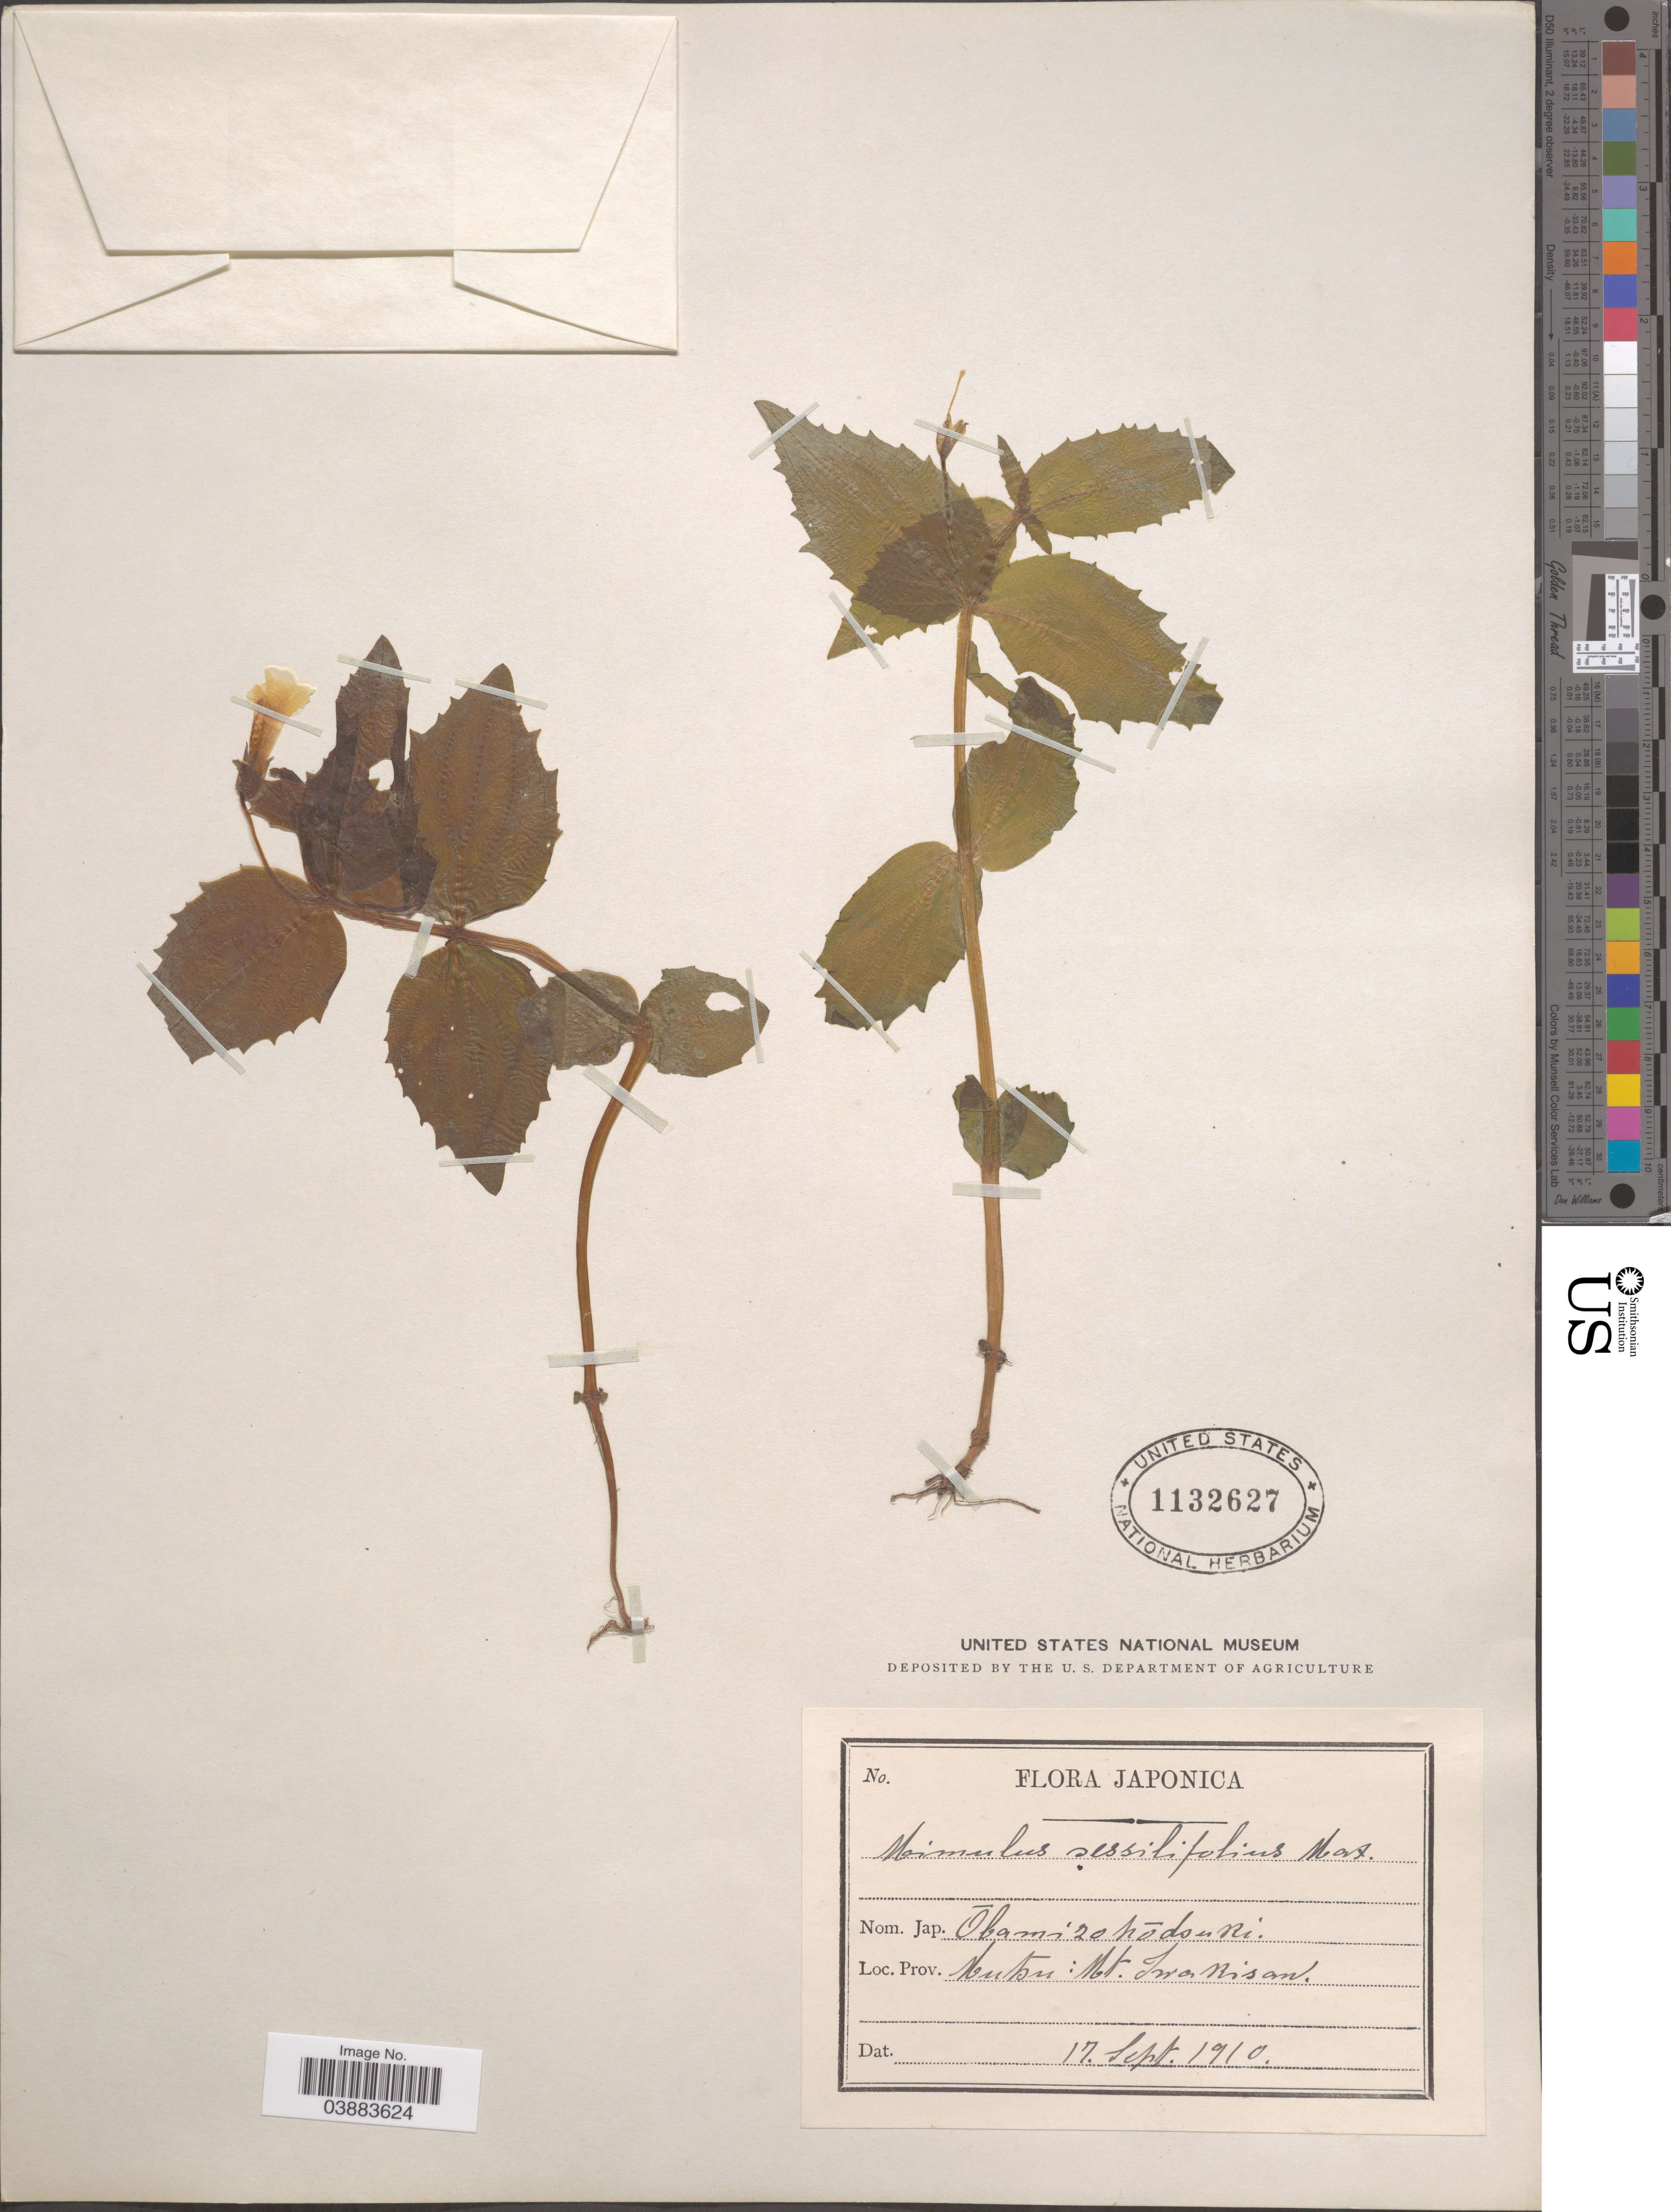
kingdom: Plantae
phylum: Tracheophyta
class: Magnoliopsida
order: Lamiales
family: Phrymaceae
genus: Mimulus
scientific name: Mimulus sessilifolius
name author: Maxim.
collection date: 1910-09-17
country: Japan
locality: Prov. Mutsu: Mt. Iwakisan.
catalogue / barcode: US 1132627